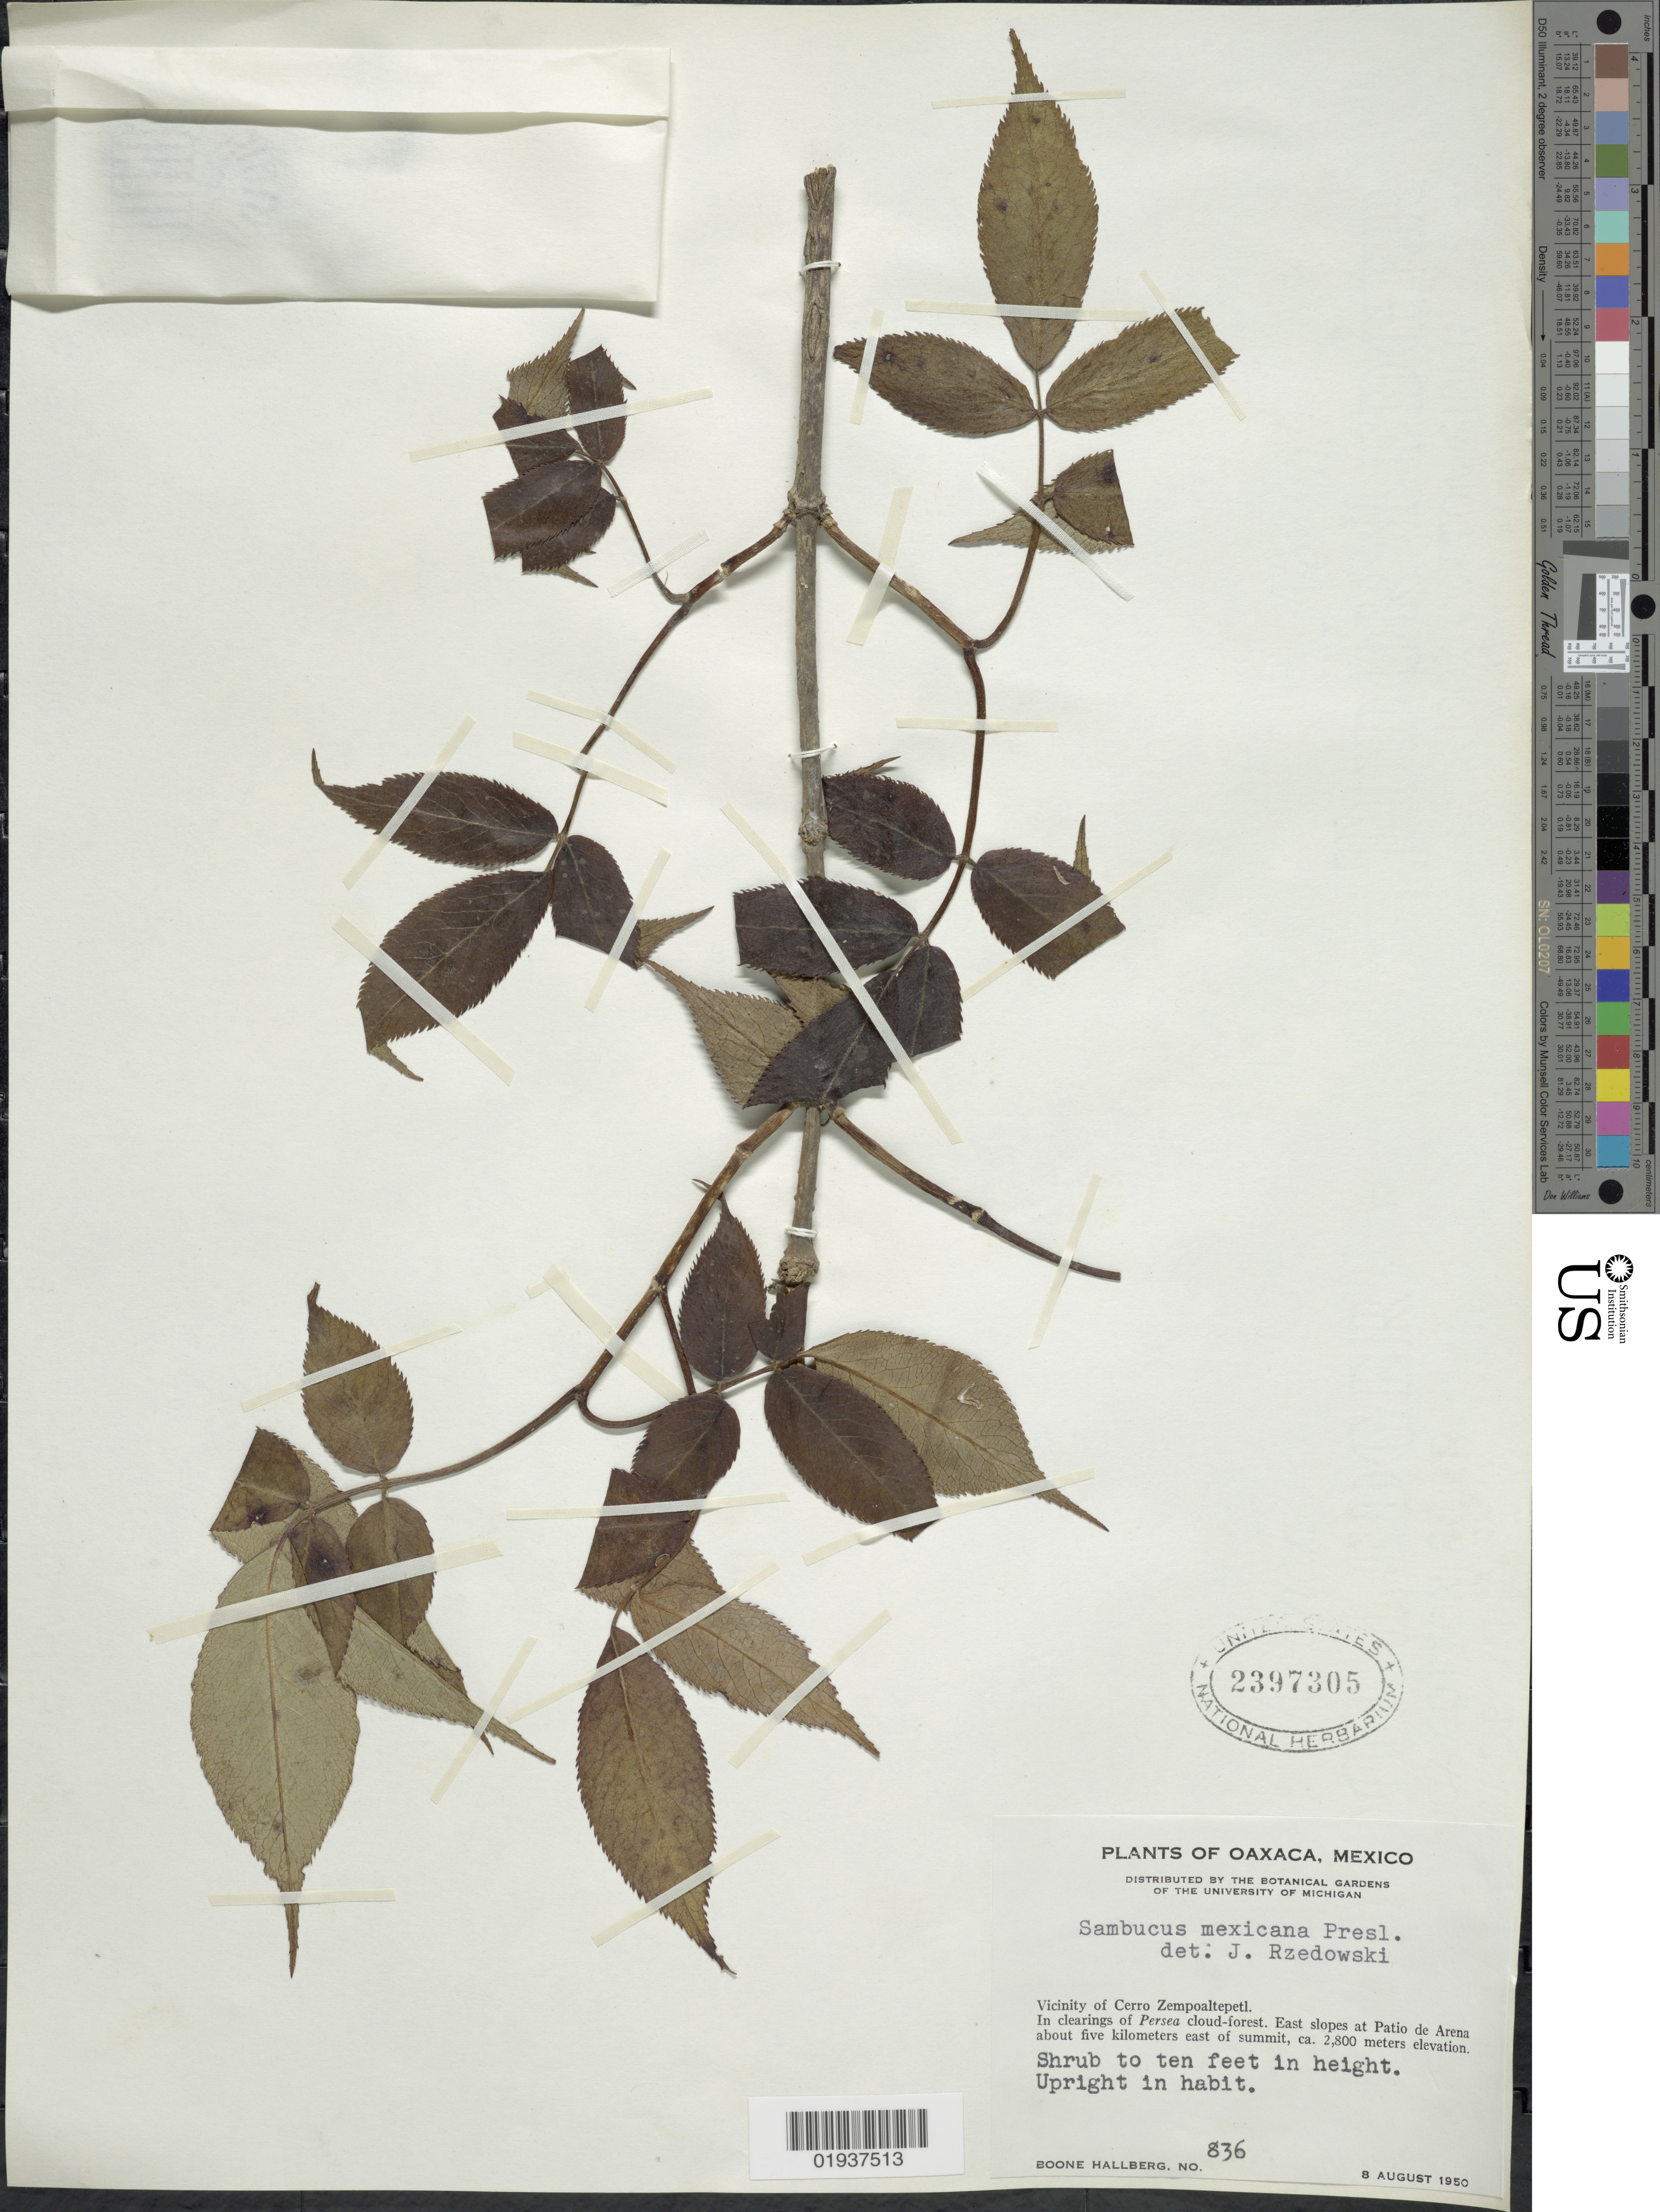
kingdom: Plantae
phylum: Tracheophyta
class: Magnoliopsida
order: Dipsacales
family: Viburnaceae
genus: Sambucus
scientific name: Sambucus mexicana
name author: C. Presl ex DC.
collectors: B. Hallberg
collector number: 836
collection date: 1950-08-08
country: Mexico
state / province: Oaxaca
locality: Vicinity of Cerro Zempoaltepetl. In clearings of Persea cloud-forest. East slopes at Patio de Arena about five kilometers east of summit.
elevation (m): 2800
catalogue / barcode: US 2397305